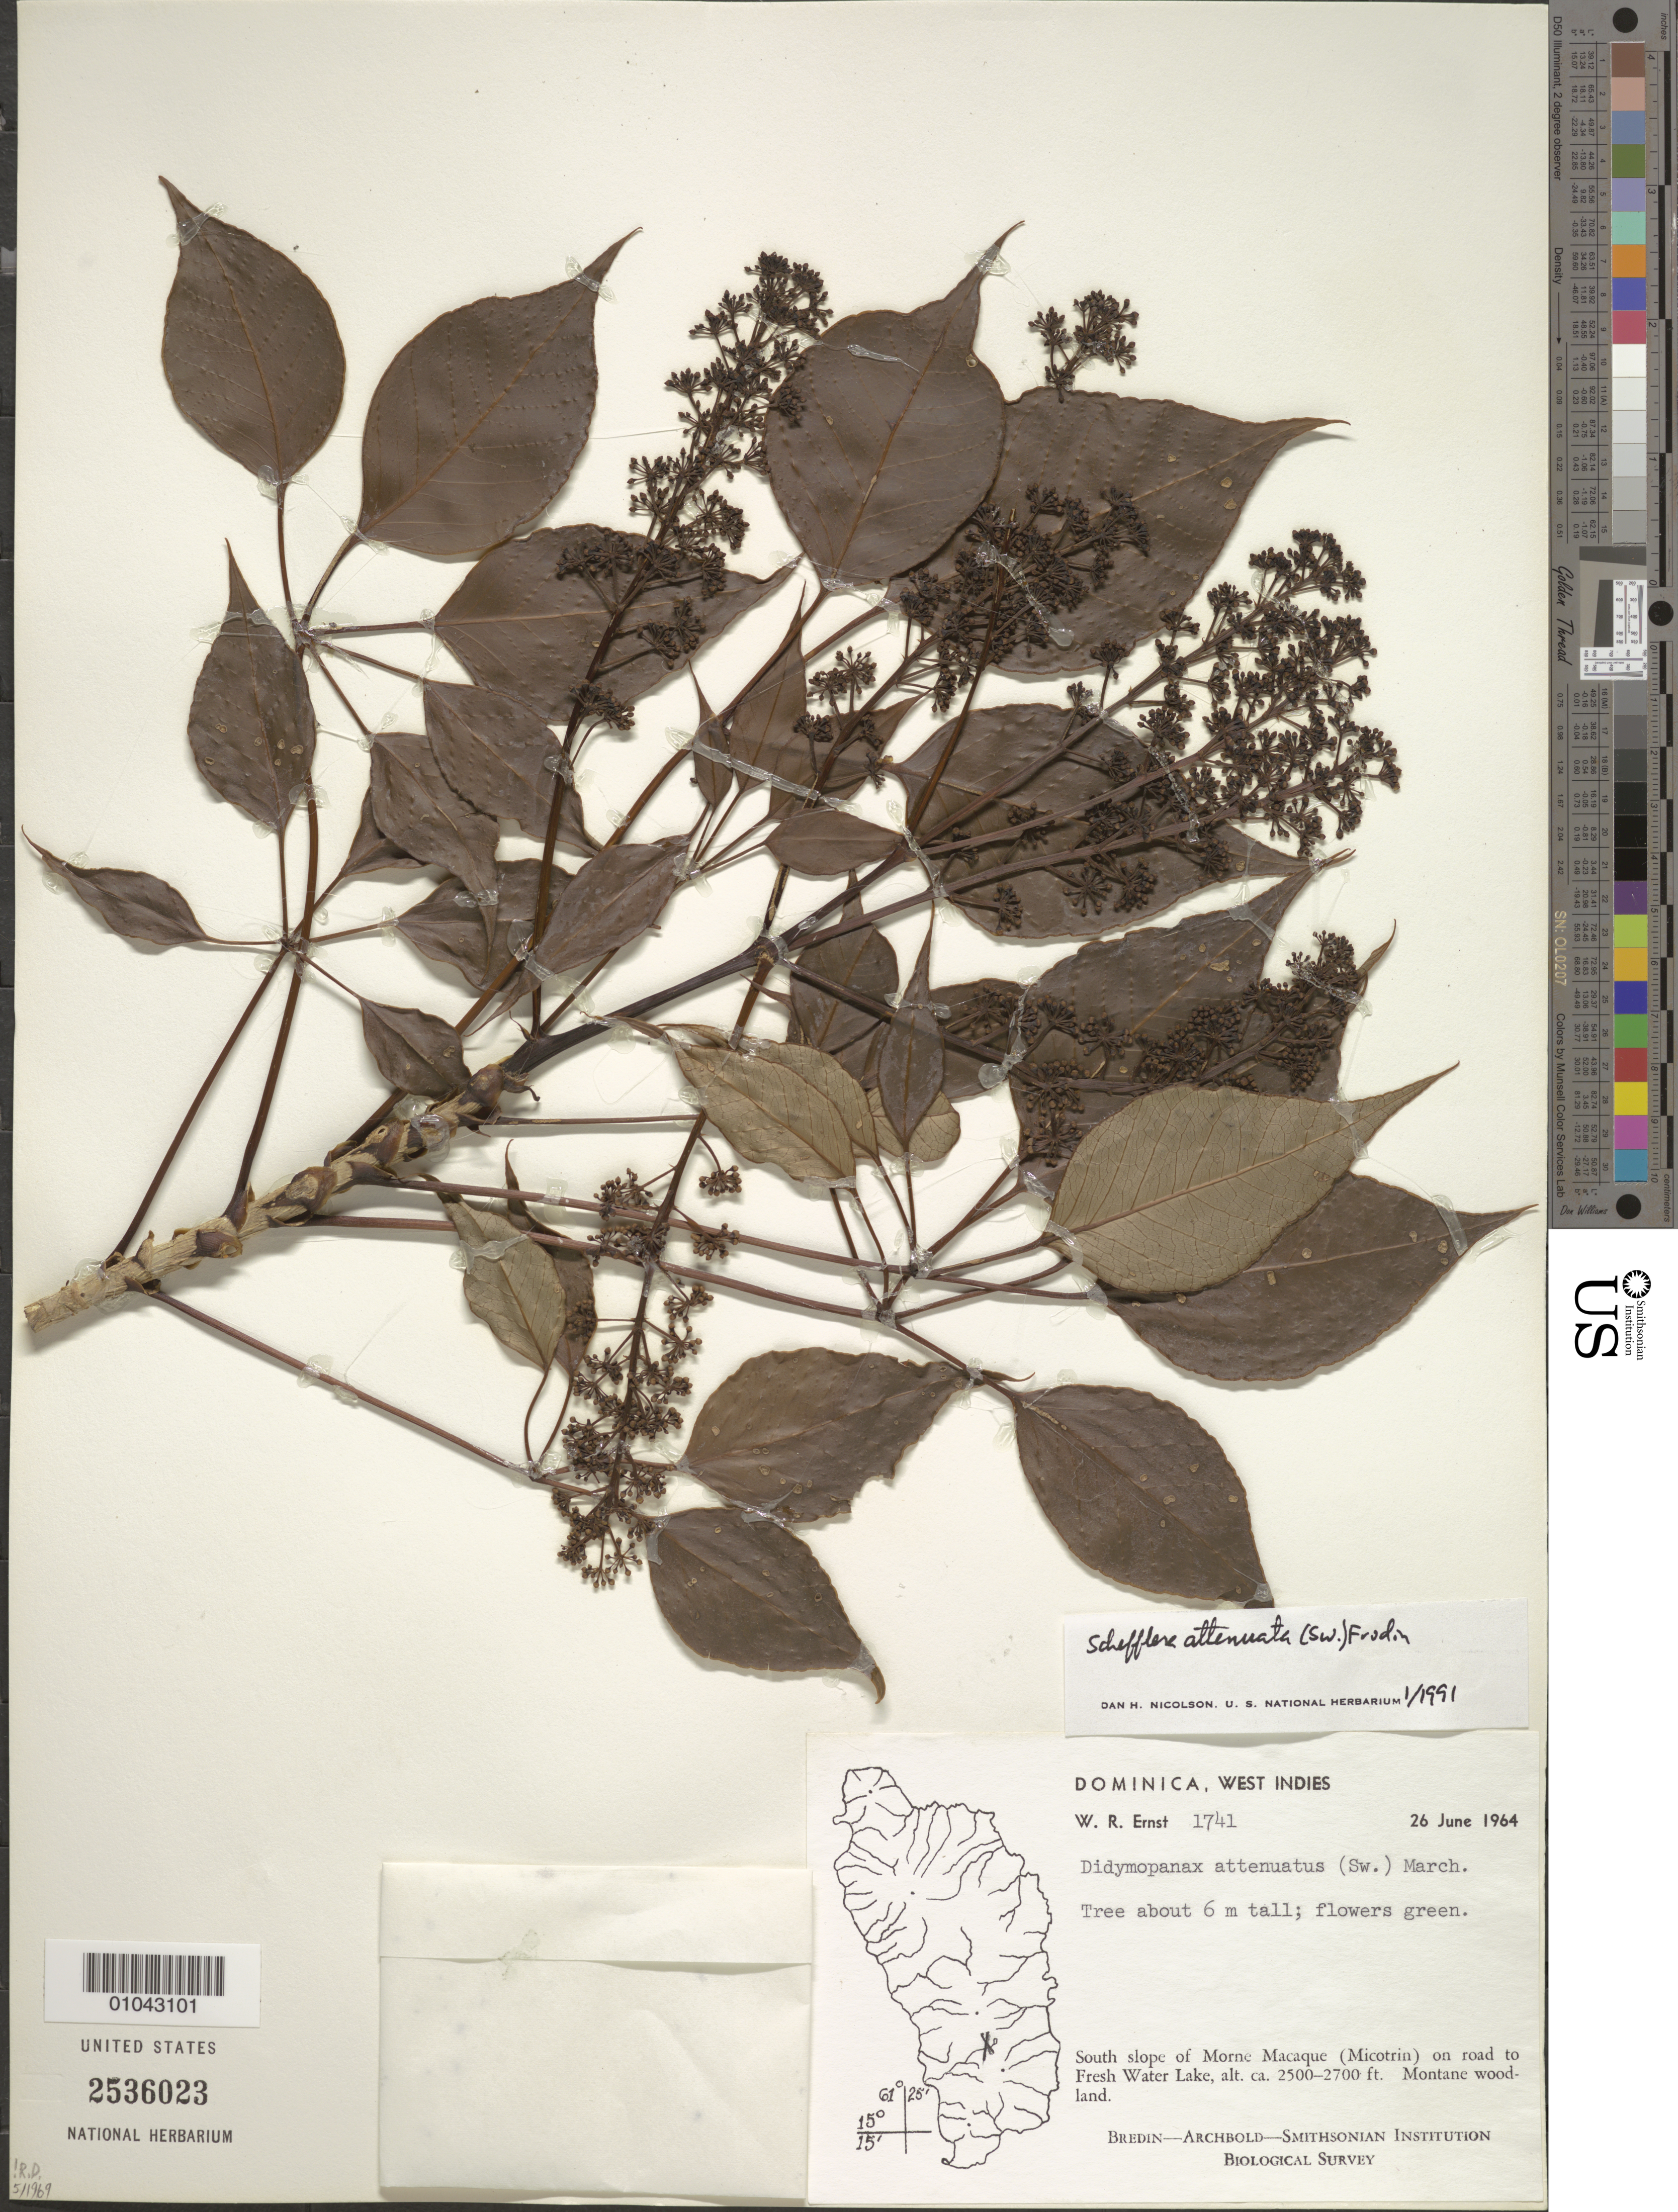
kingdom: Plantae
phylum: Tracheophyta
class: Magnoliopsida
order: Apiales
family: Araliaceae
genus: Schefflera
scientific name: Schefflera attenuata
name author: (Sw.) Frodin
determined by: Nicolson, Dan H.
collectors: W. R. Ernst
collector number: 1741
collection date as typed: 26 Jun 1964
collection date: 1964-06-26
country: Dominica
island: Dominica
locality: Morne Macaque (Micotrin), south slope, on road to Fresh Water Lake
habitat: Montane woodland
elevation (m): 762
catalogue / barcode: US 2536023